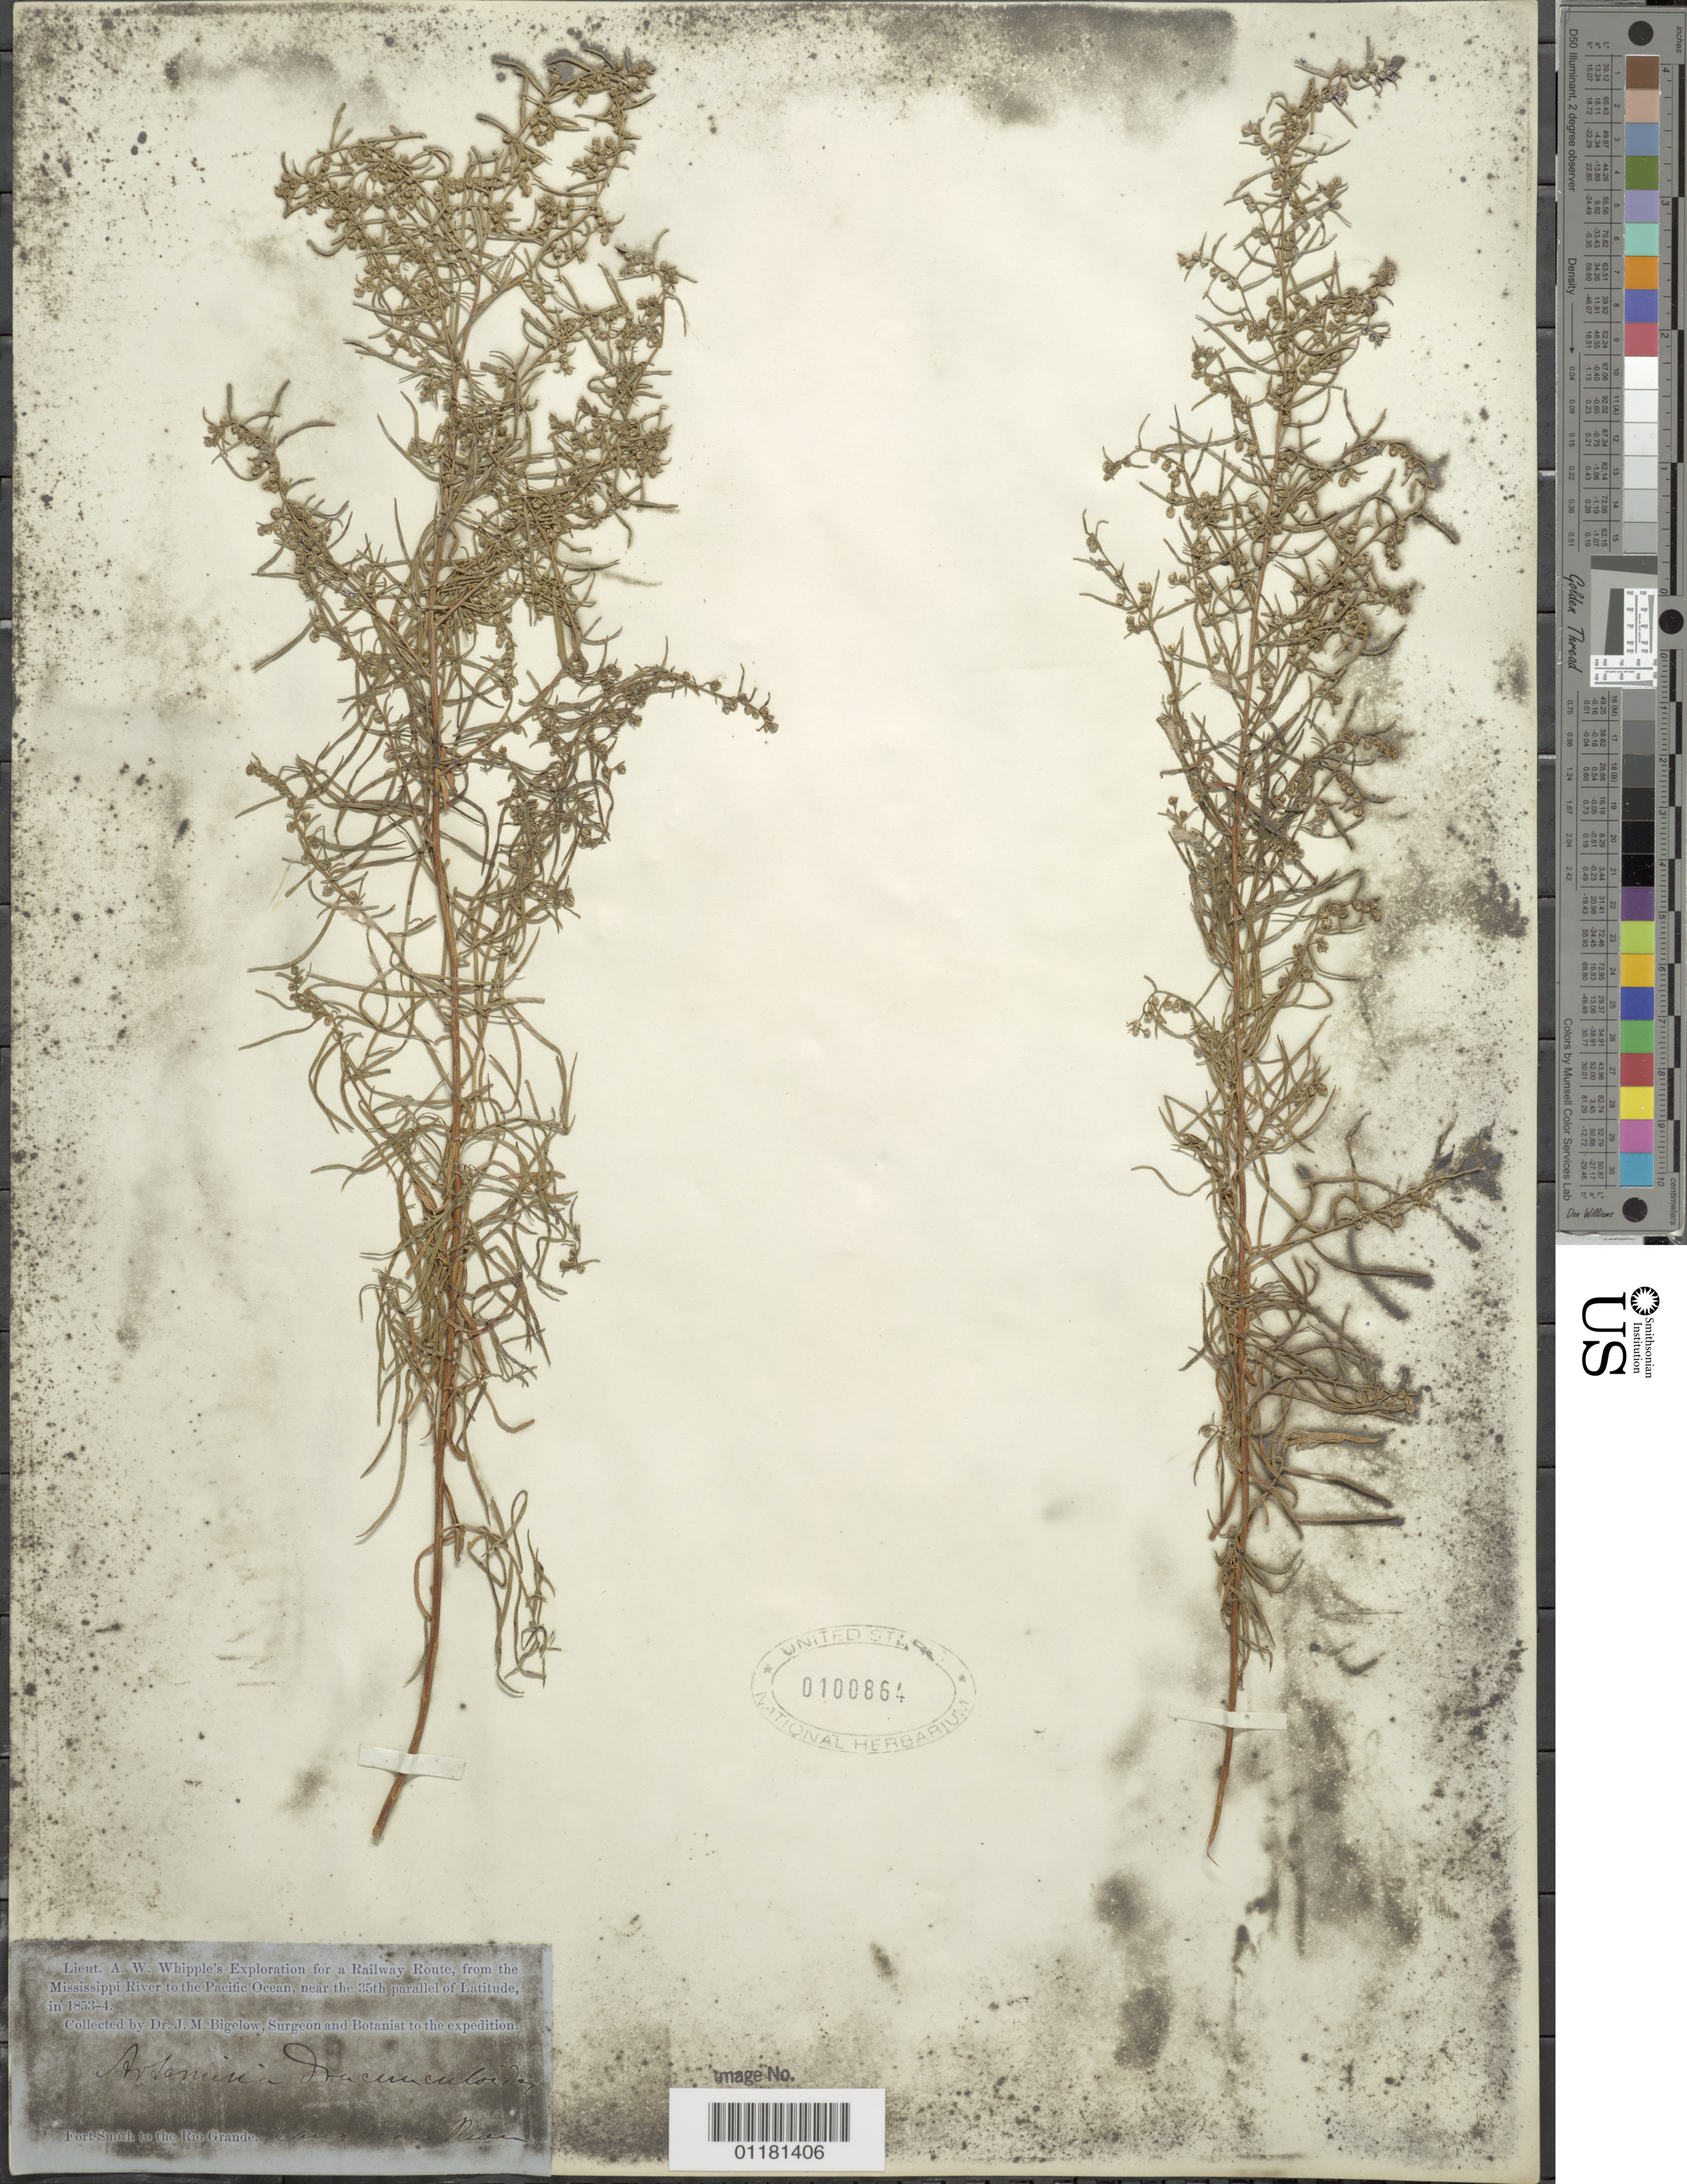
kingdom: Plantae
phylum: Tracheophyta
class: Magnoliopsida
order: Asterales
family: Asteraceae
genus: Artemisia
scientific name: Artemisia dracunculoides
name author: Pursh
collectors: J. M. Bigelow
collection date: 1853/1854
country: United States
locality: Fort Smith to the Rio Grande, Canadian River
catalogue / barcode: US 100864